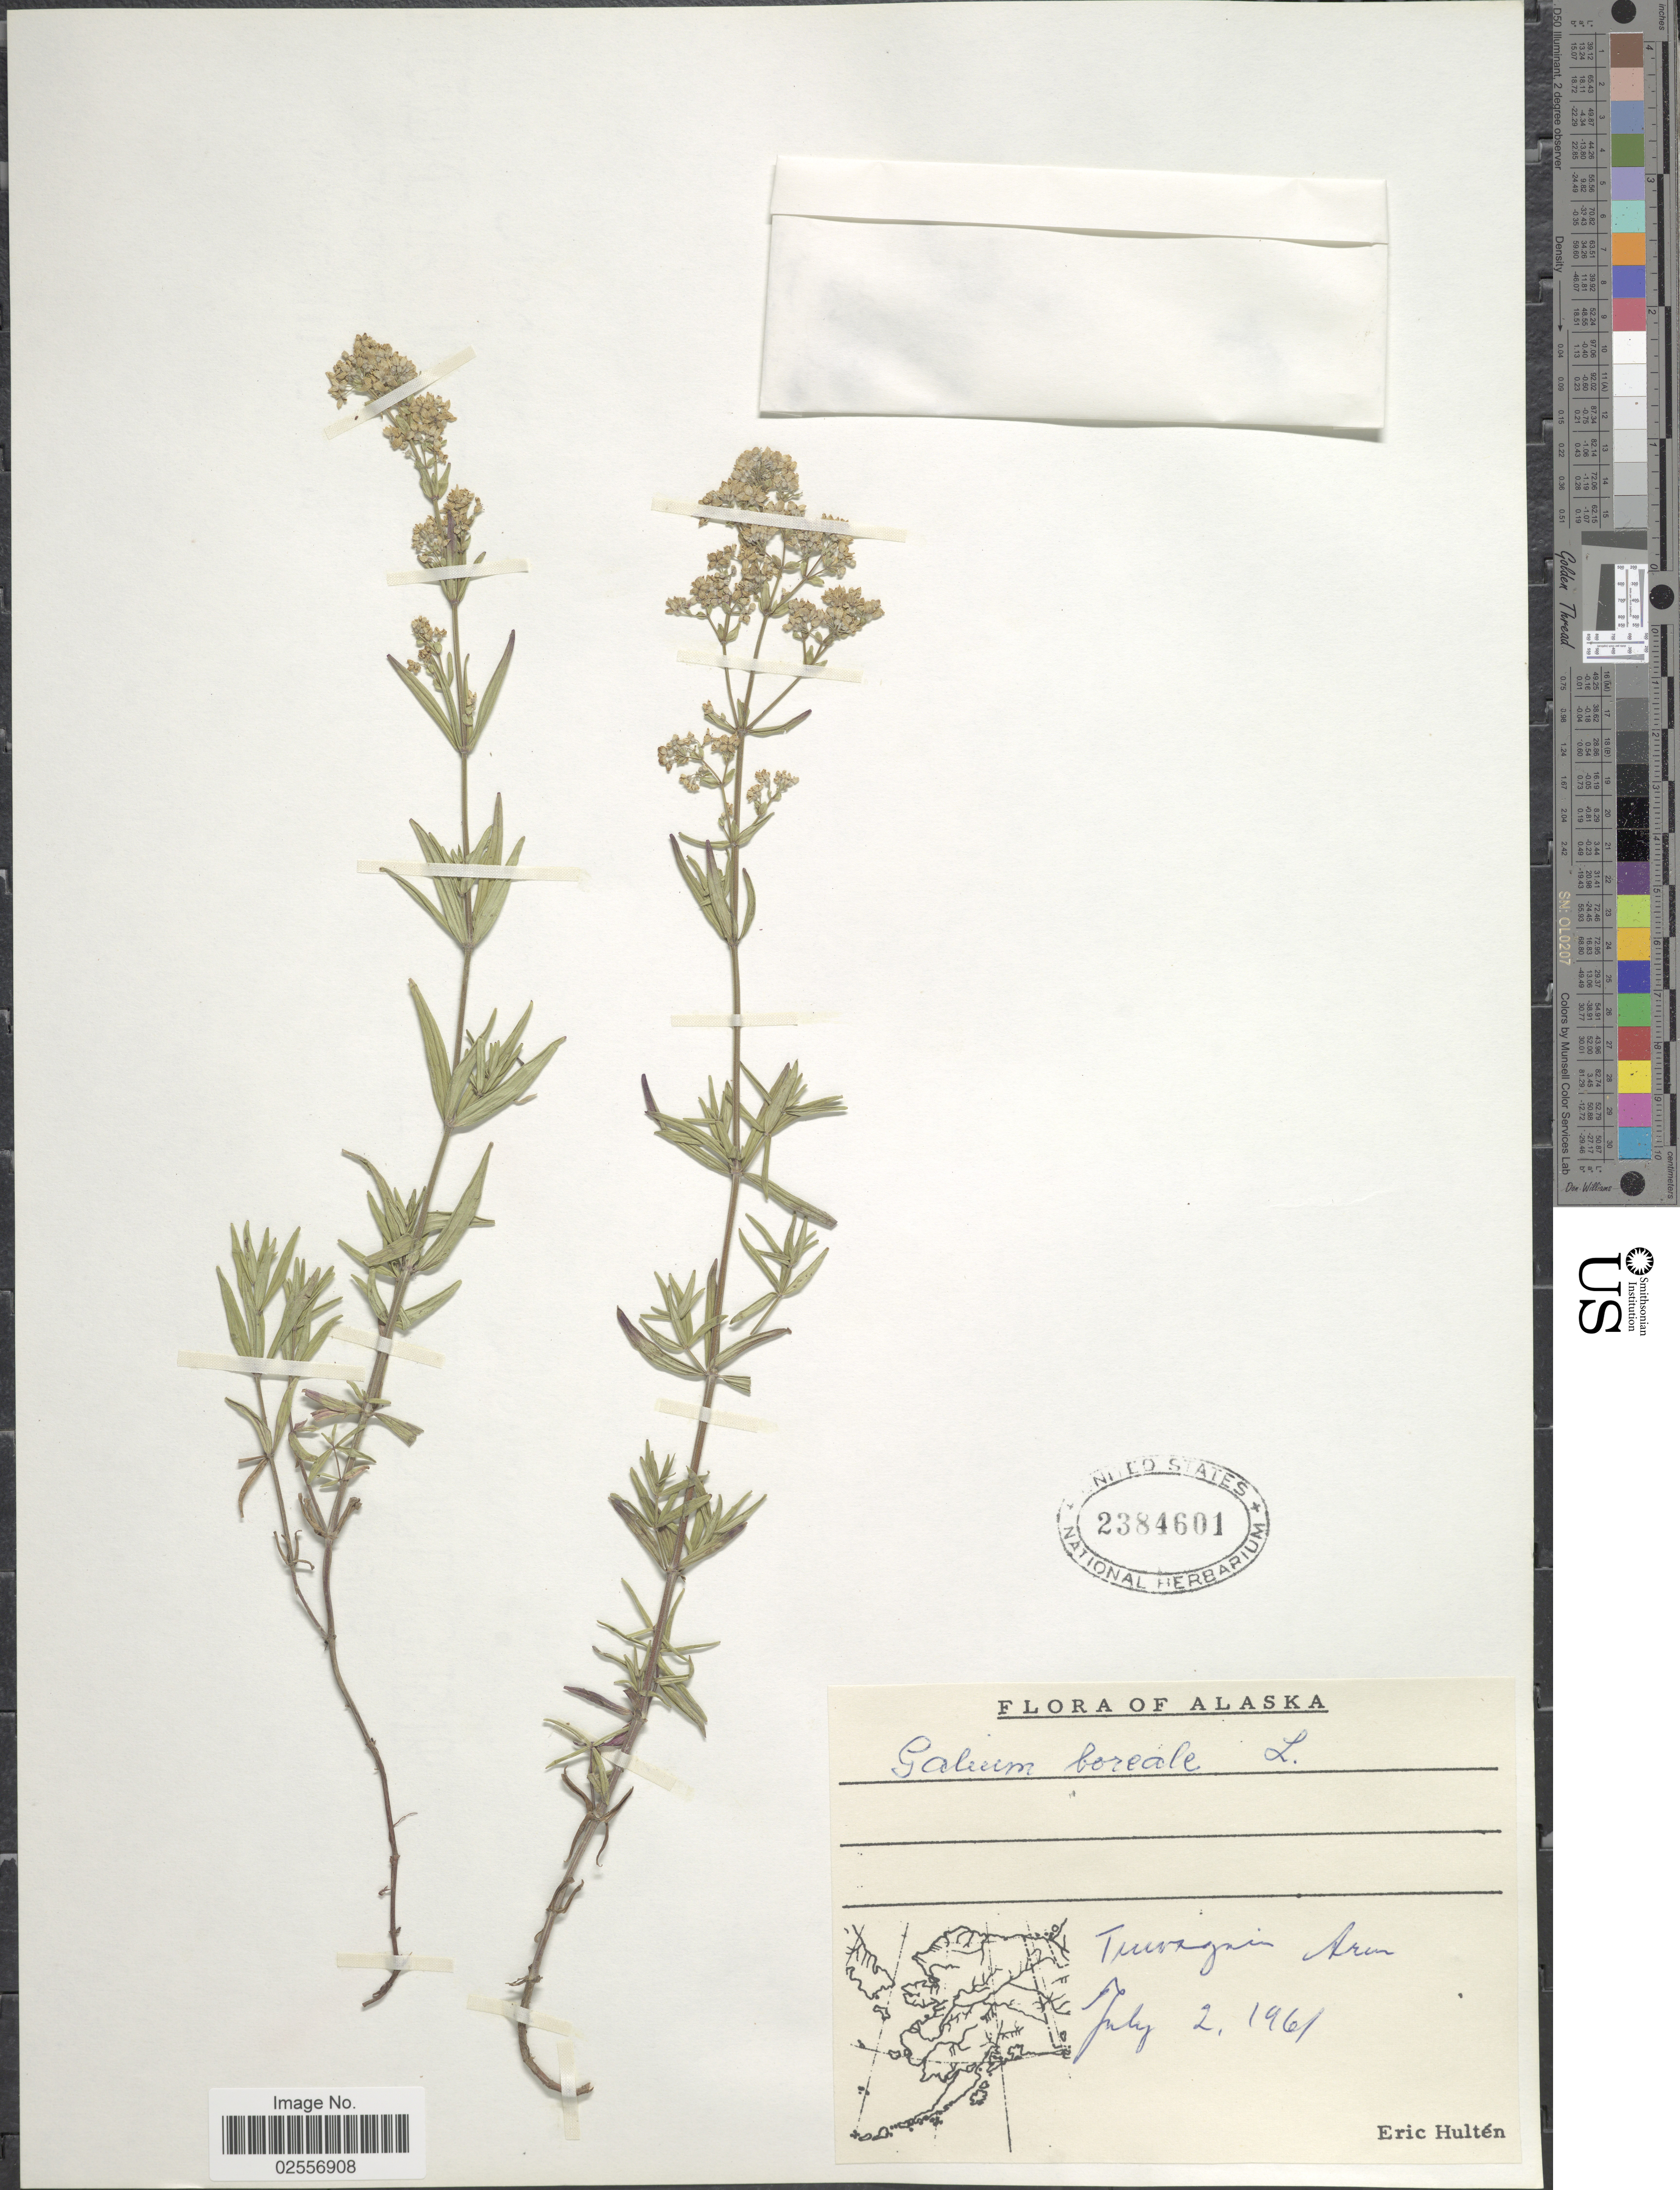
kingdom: Plantae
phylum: Tracheophyta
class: Magnoliopsida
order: Gentianales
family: Rubiaceae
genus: Galium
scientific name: Galium boreale L.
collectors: E. G. Hultén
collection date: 1961-07-02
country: United States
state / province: Alaska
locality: Tuozgnin Area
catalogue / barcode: US 2384601